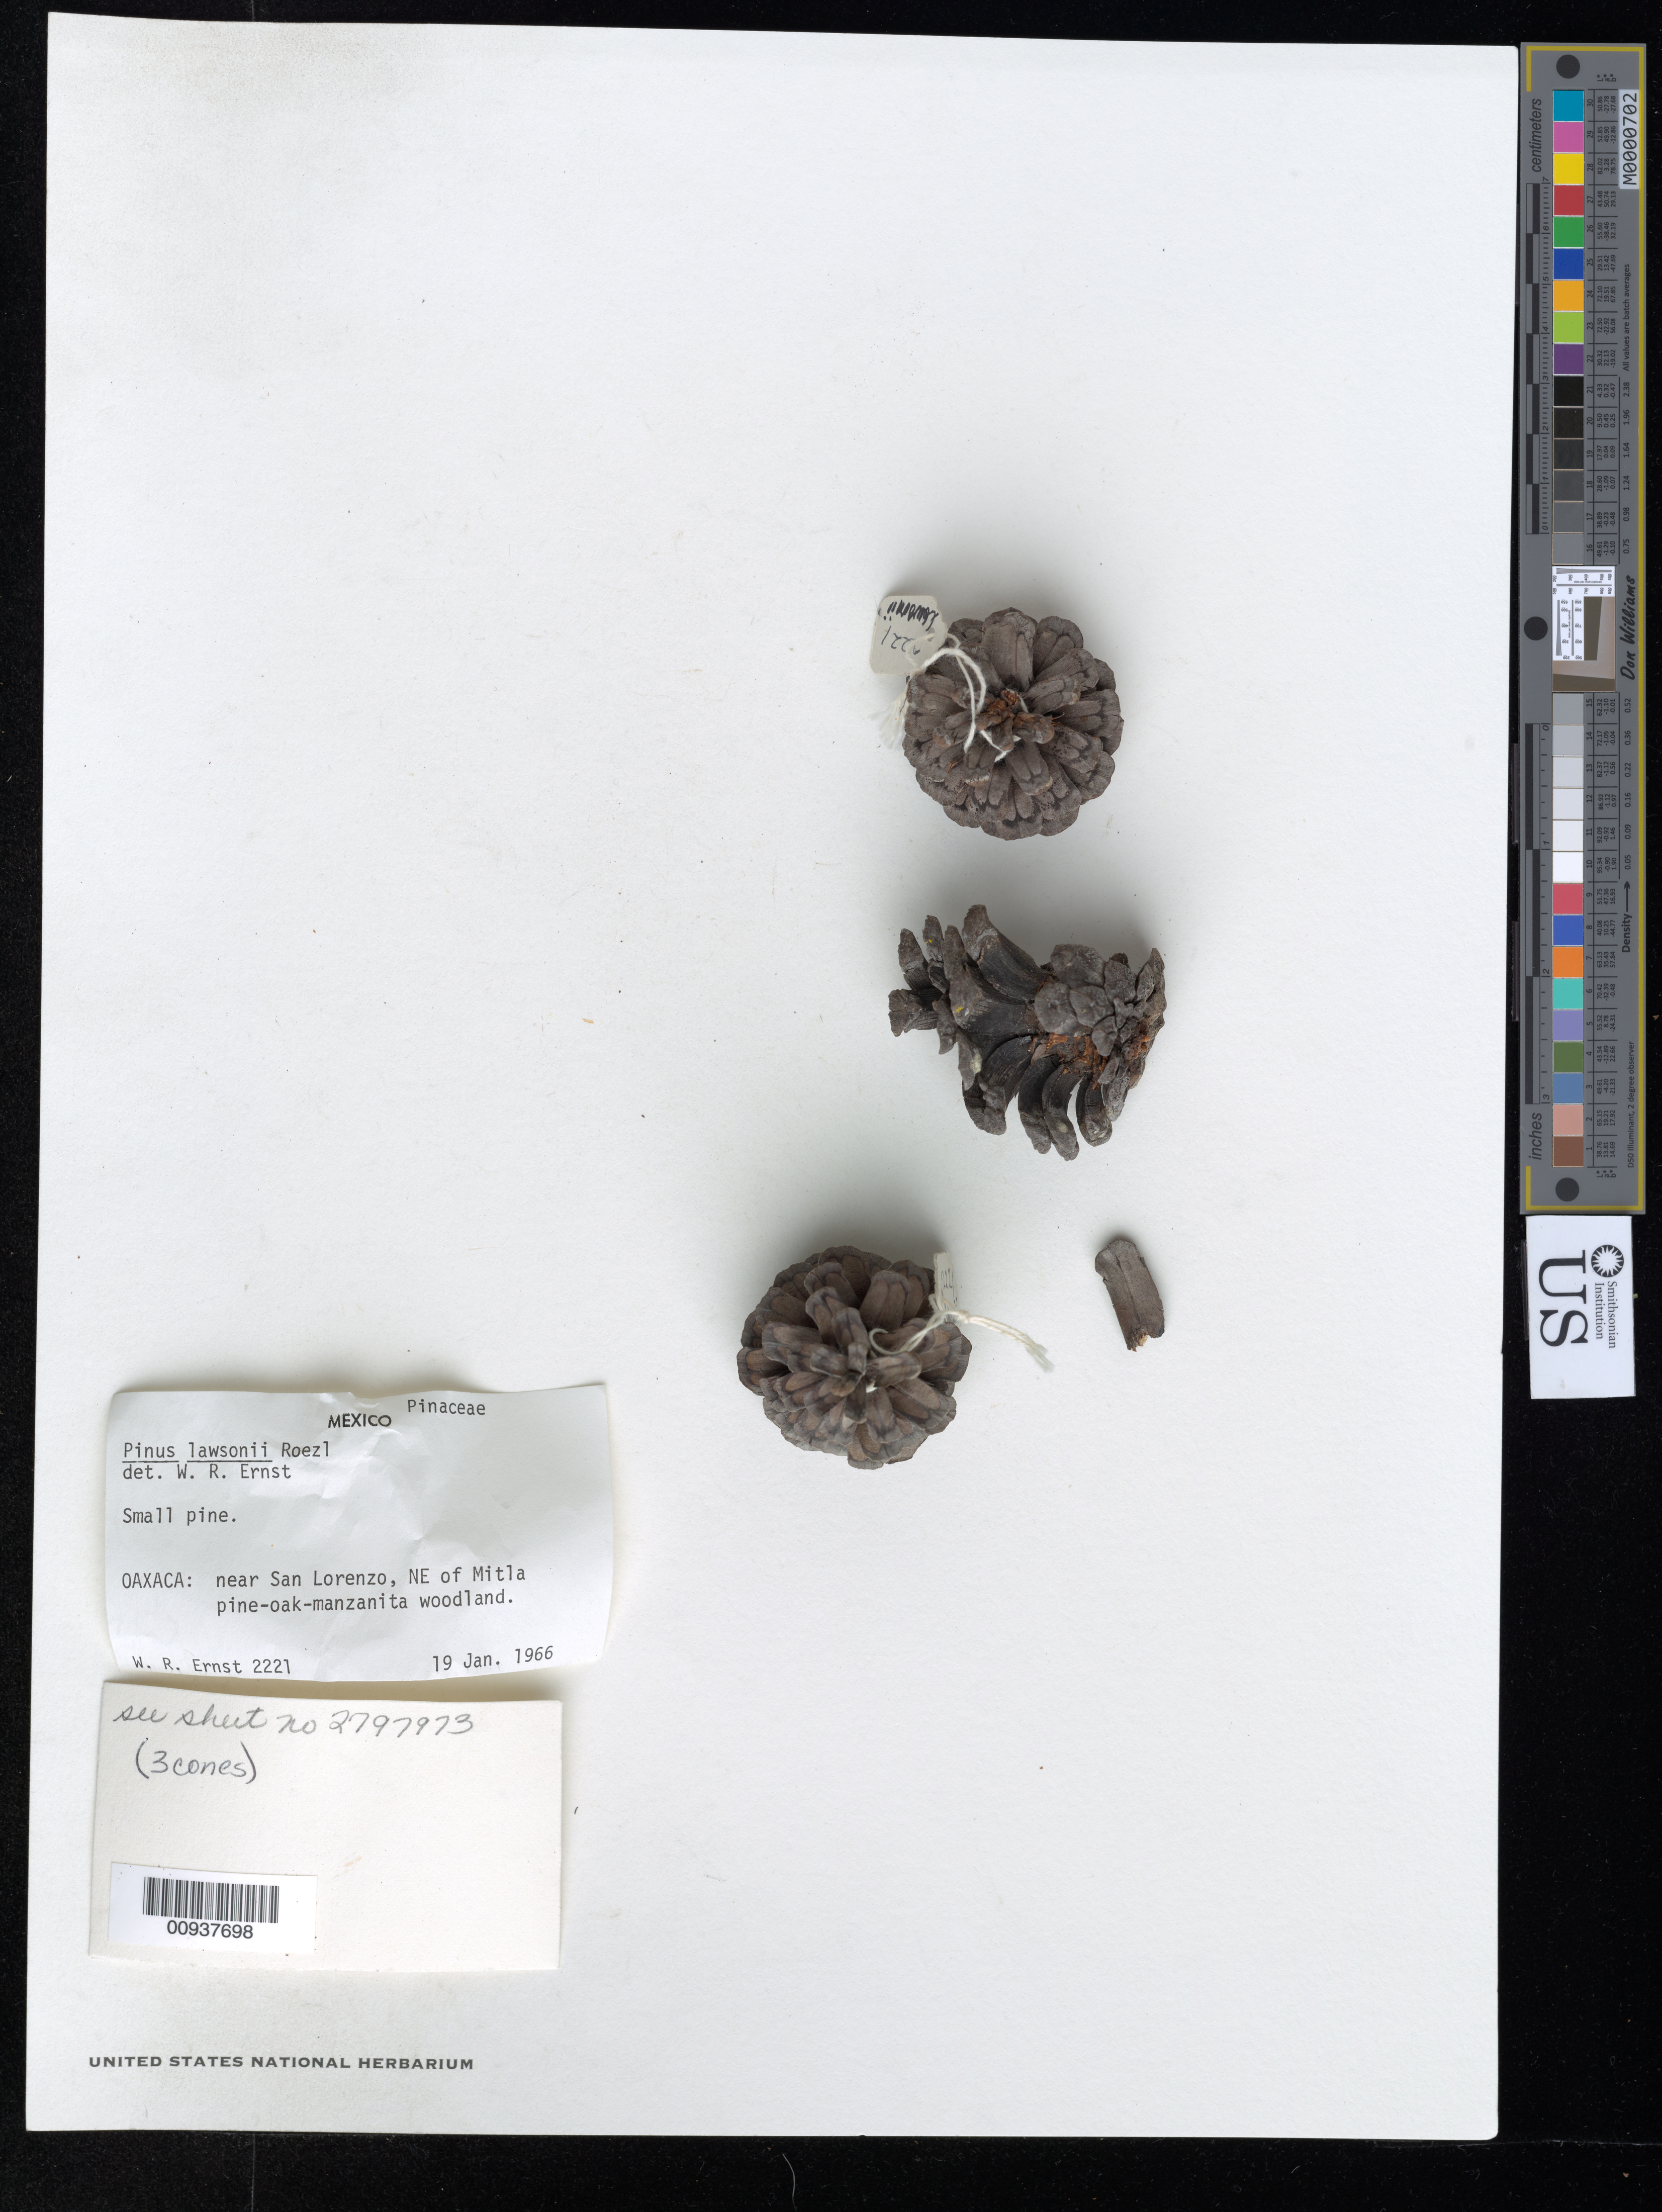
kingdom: Plantae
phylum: Tracheophyta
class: Pinopsida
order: Pinales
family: Pinaceae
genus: Pinus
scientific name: Pinus lawsonii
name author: Roezl ex Gordon & Glend.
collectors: W. R. Ernst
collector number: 2221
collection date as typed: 19 Jan 1966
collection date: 1966-01-19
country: Mexico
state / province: Oaxaca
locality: Near San Lorenzo, NE of Mitla.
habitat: Pine-oak-manzanita woodland.